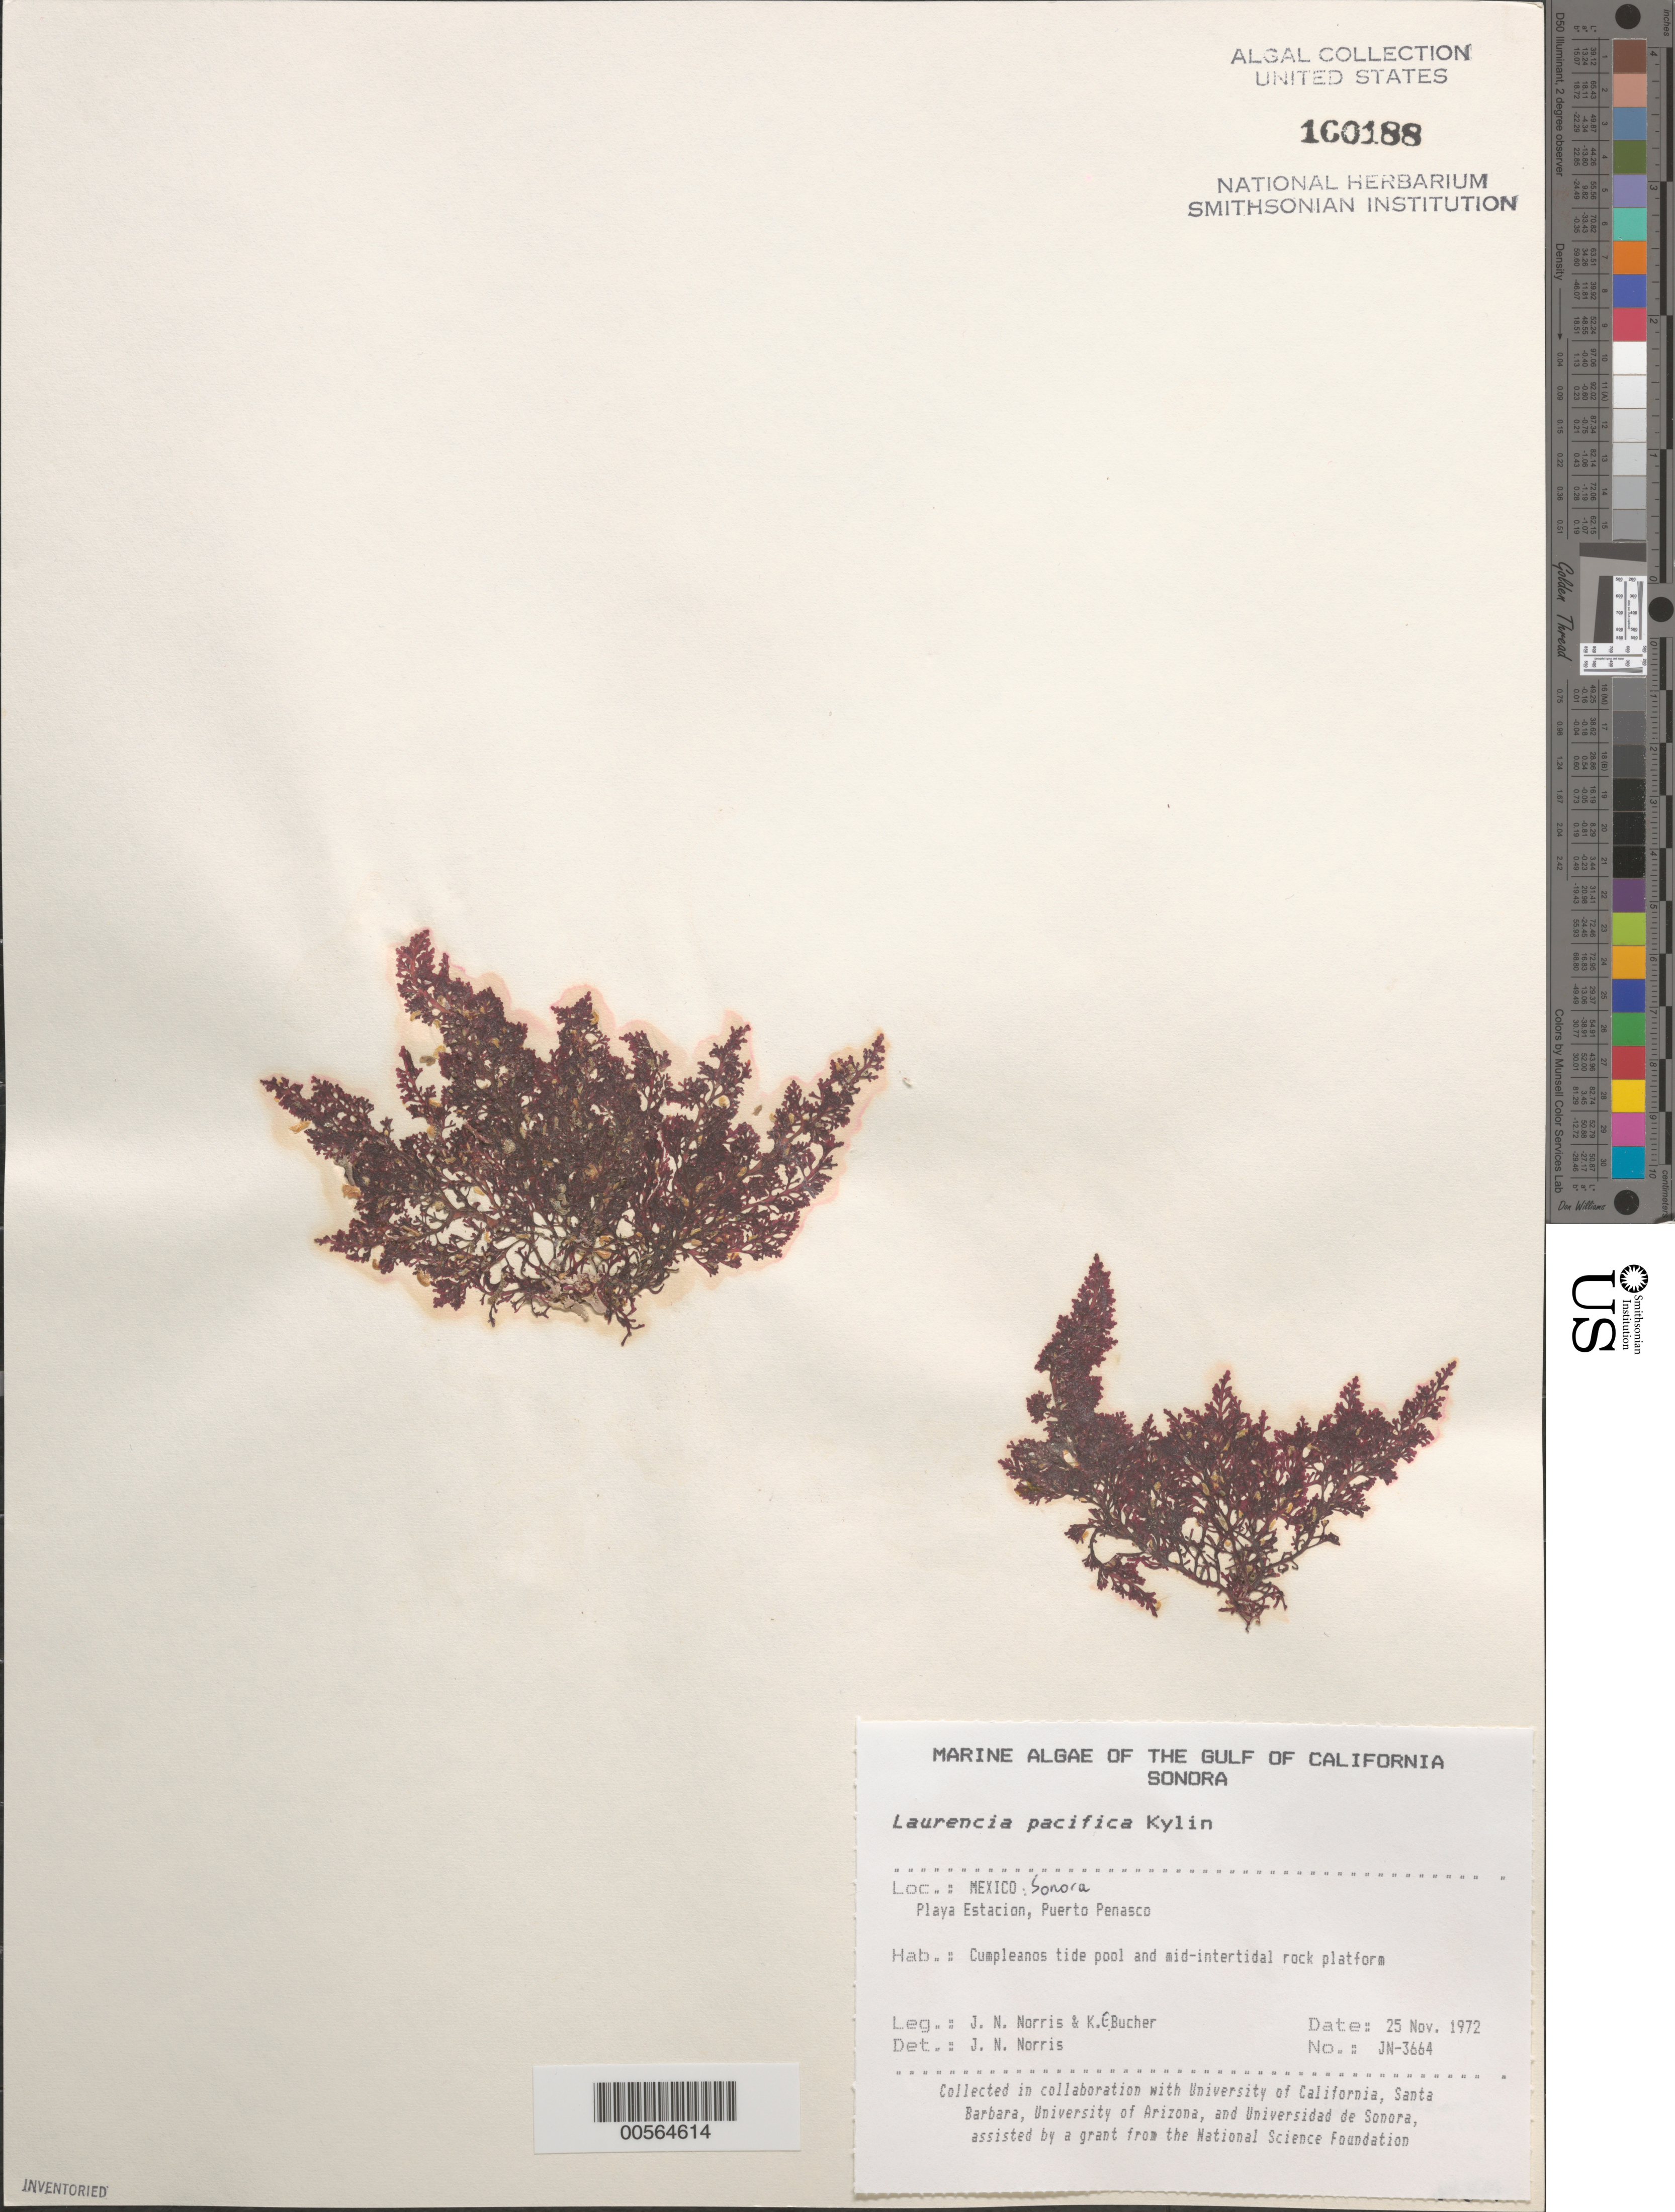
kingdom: Plantae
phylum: Rhodophyta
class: Florideophyceae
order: Ceramiales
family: Rhodomelaceae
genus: Laurencia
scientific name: Laurencia pacifica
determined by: Norris, James N.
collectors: J. N. Norris & K. E. Bucher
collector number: JN-3664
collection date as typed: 25 Nov 1972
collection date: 1972-11-25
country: Mexico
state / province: Sonora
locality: Playa Estacion, Puerto Penasco, Cumpleanos tide pool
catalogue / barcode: US 160188